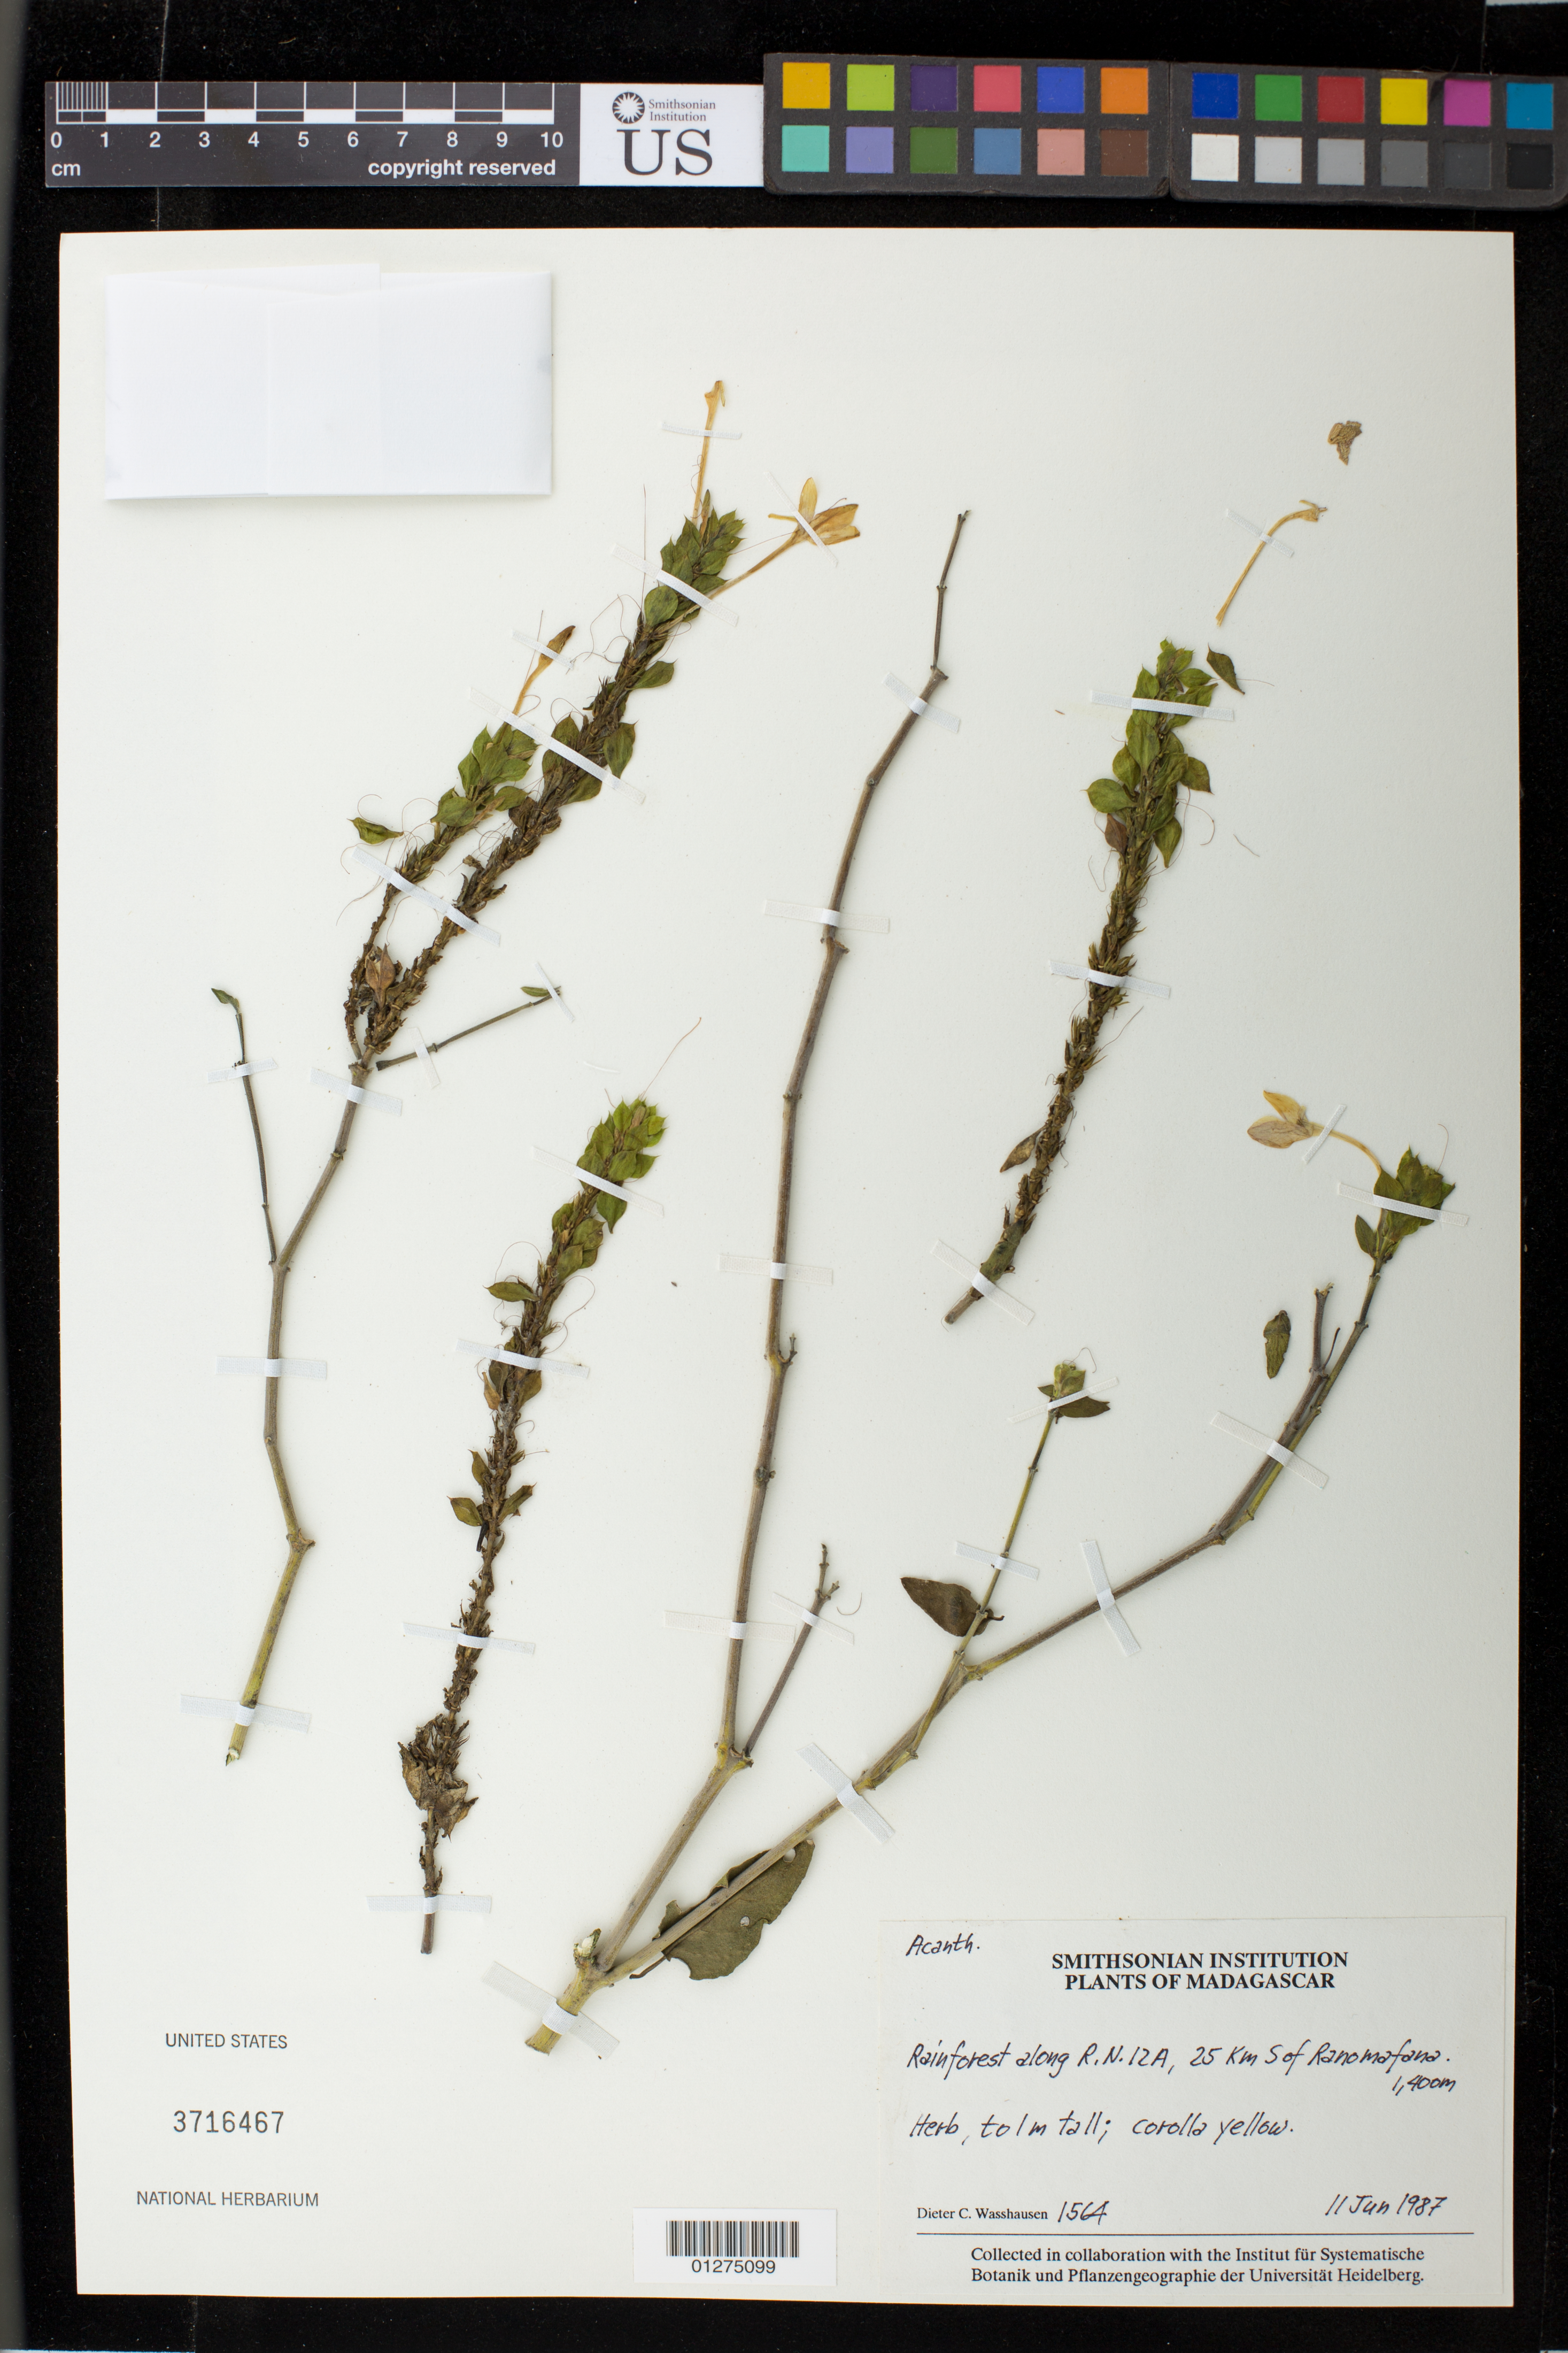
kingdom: Plantae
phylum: Tracheophyta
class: Magnoliopsida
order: Lamiales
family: Acanthaceae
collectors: D. C. Wasshausen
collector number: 1564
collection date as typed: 11 Jun 1987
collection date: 1987-06-11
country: Madagascar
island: Madagascar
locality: Along R.N.A 12A, 25 km S of Ranomafana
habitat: rainforest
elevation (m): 1400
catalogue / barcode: US 3716467